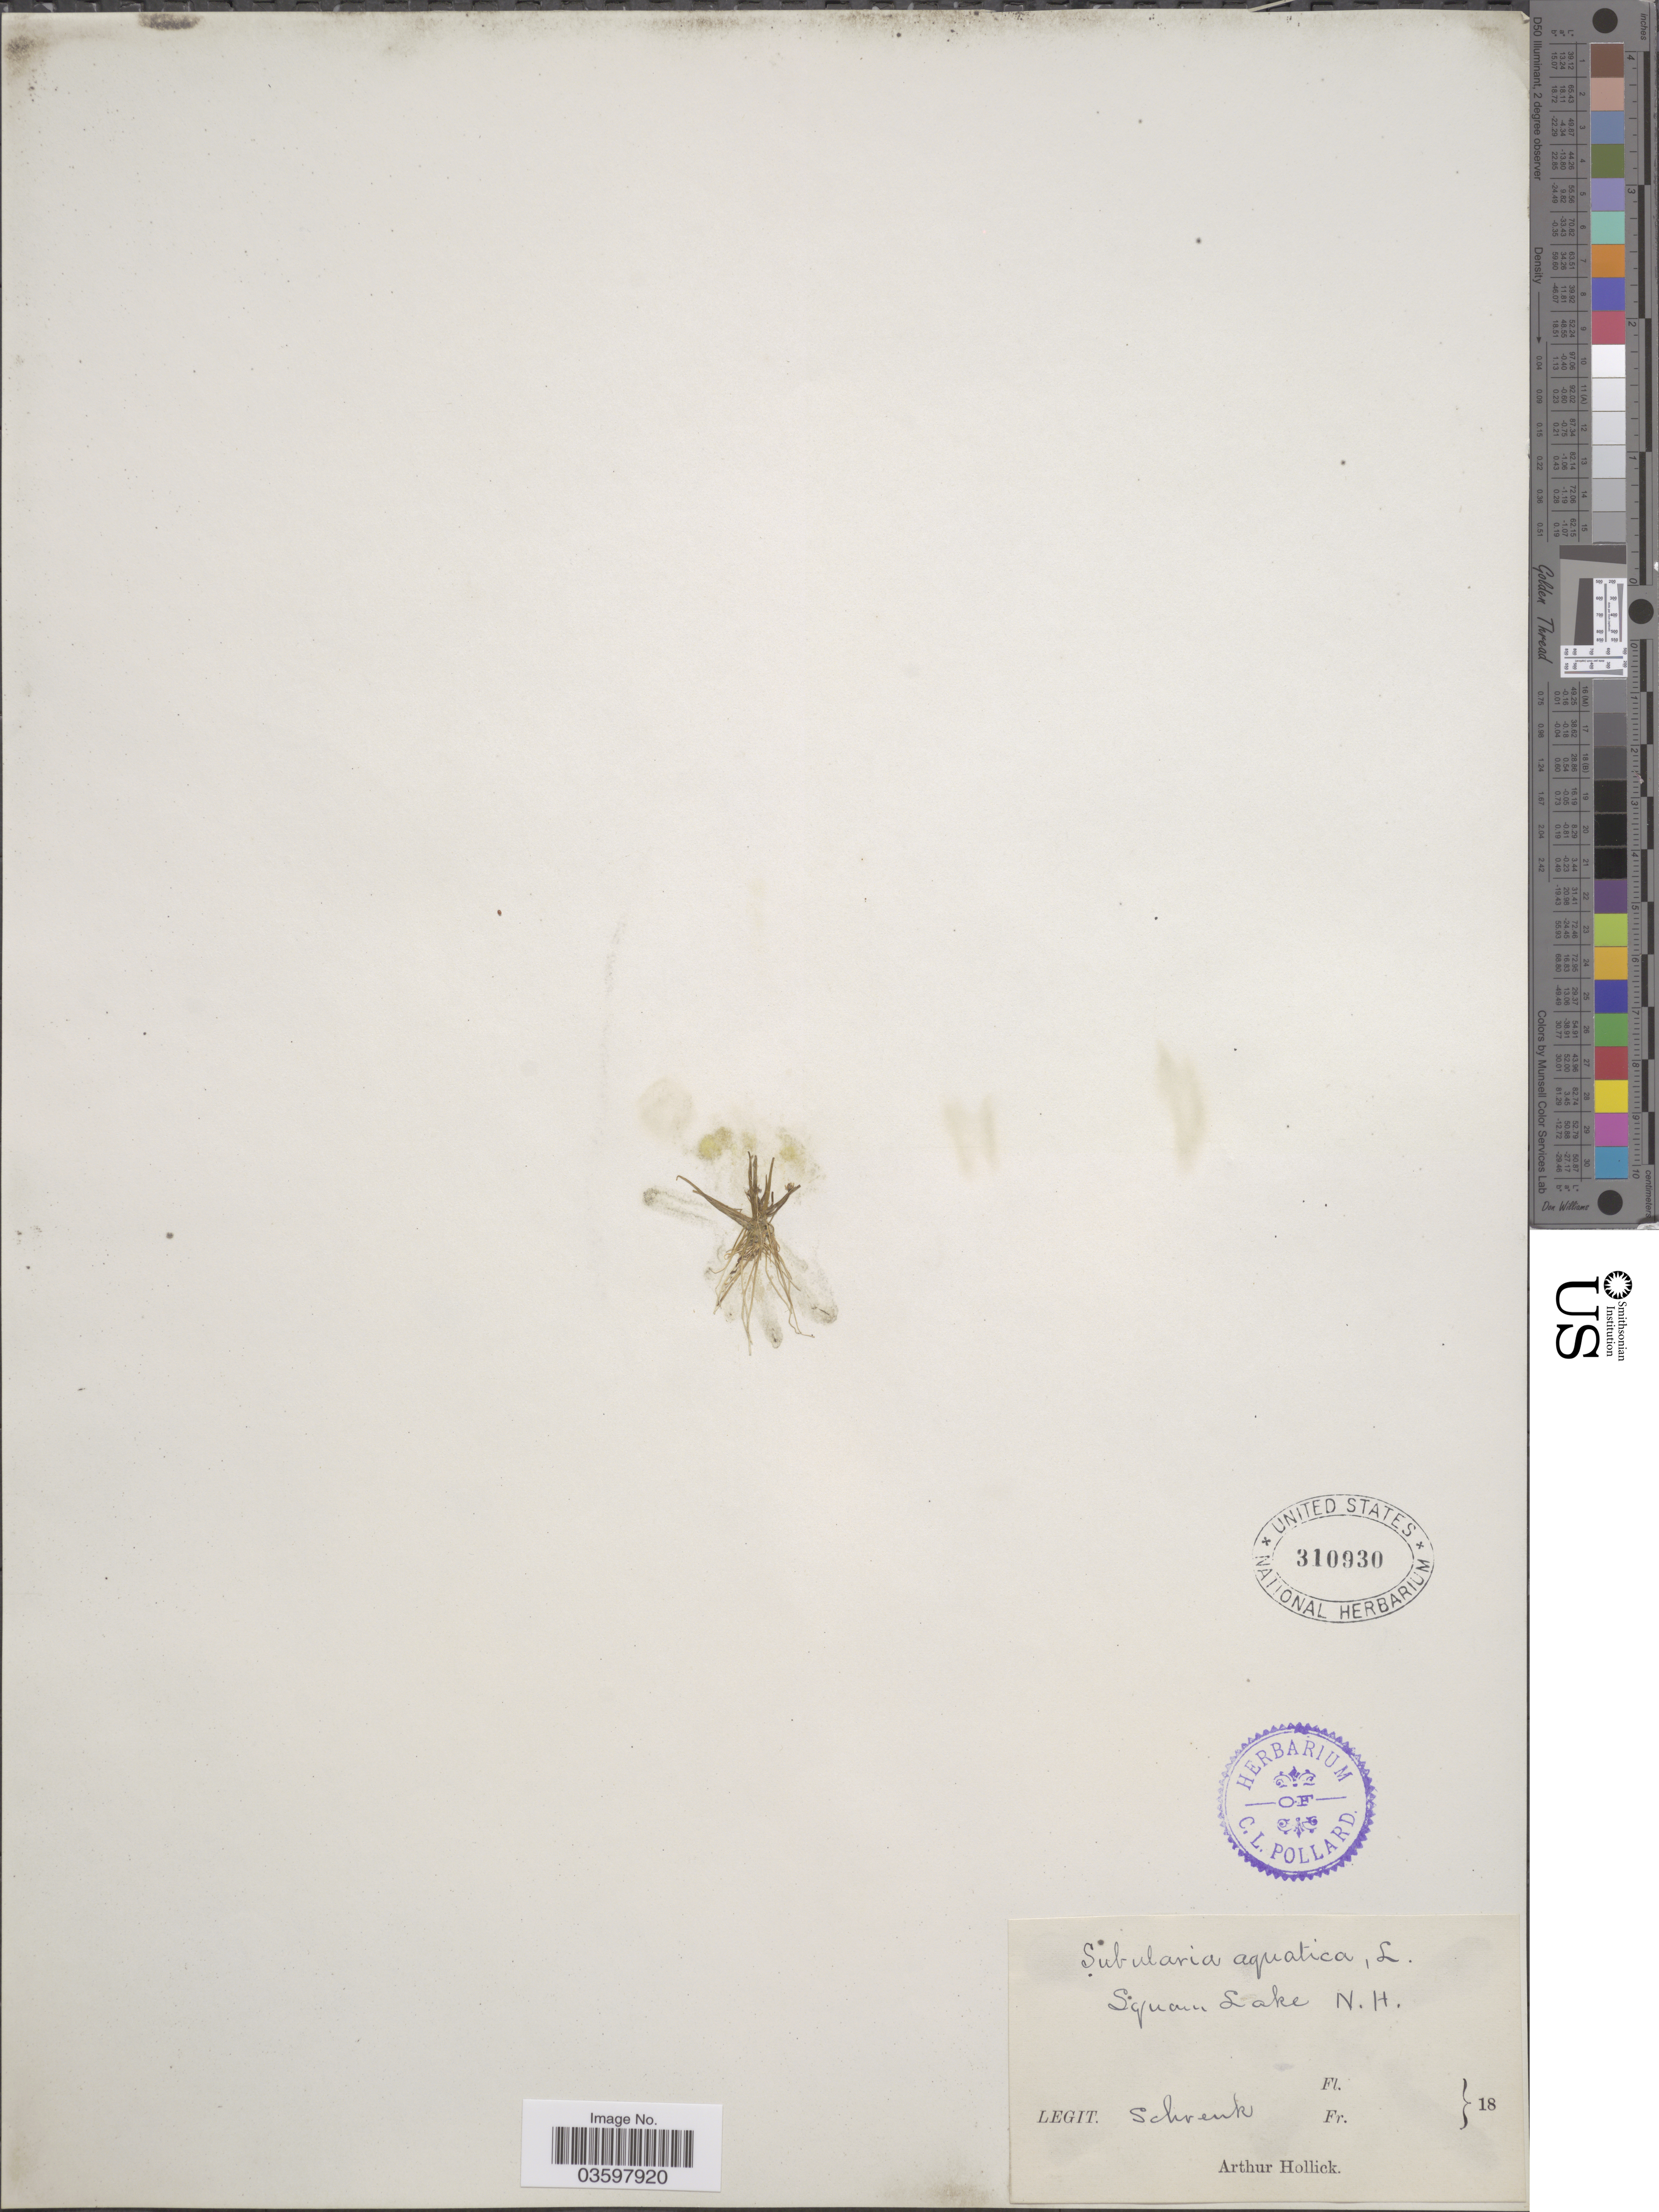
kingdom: Plantae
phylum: Tracheophyta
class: Magnoliopsida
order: Brassicales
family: Brassicaceae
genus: Subularia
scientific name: Subularia aquatica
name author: L.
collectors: A.G. Schrenk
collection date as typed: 18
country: United States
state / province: New Hampshire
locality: Squaw Lake.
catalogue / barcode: US 310930